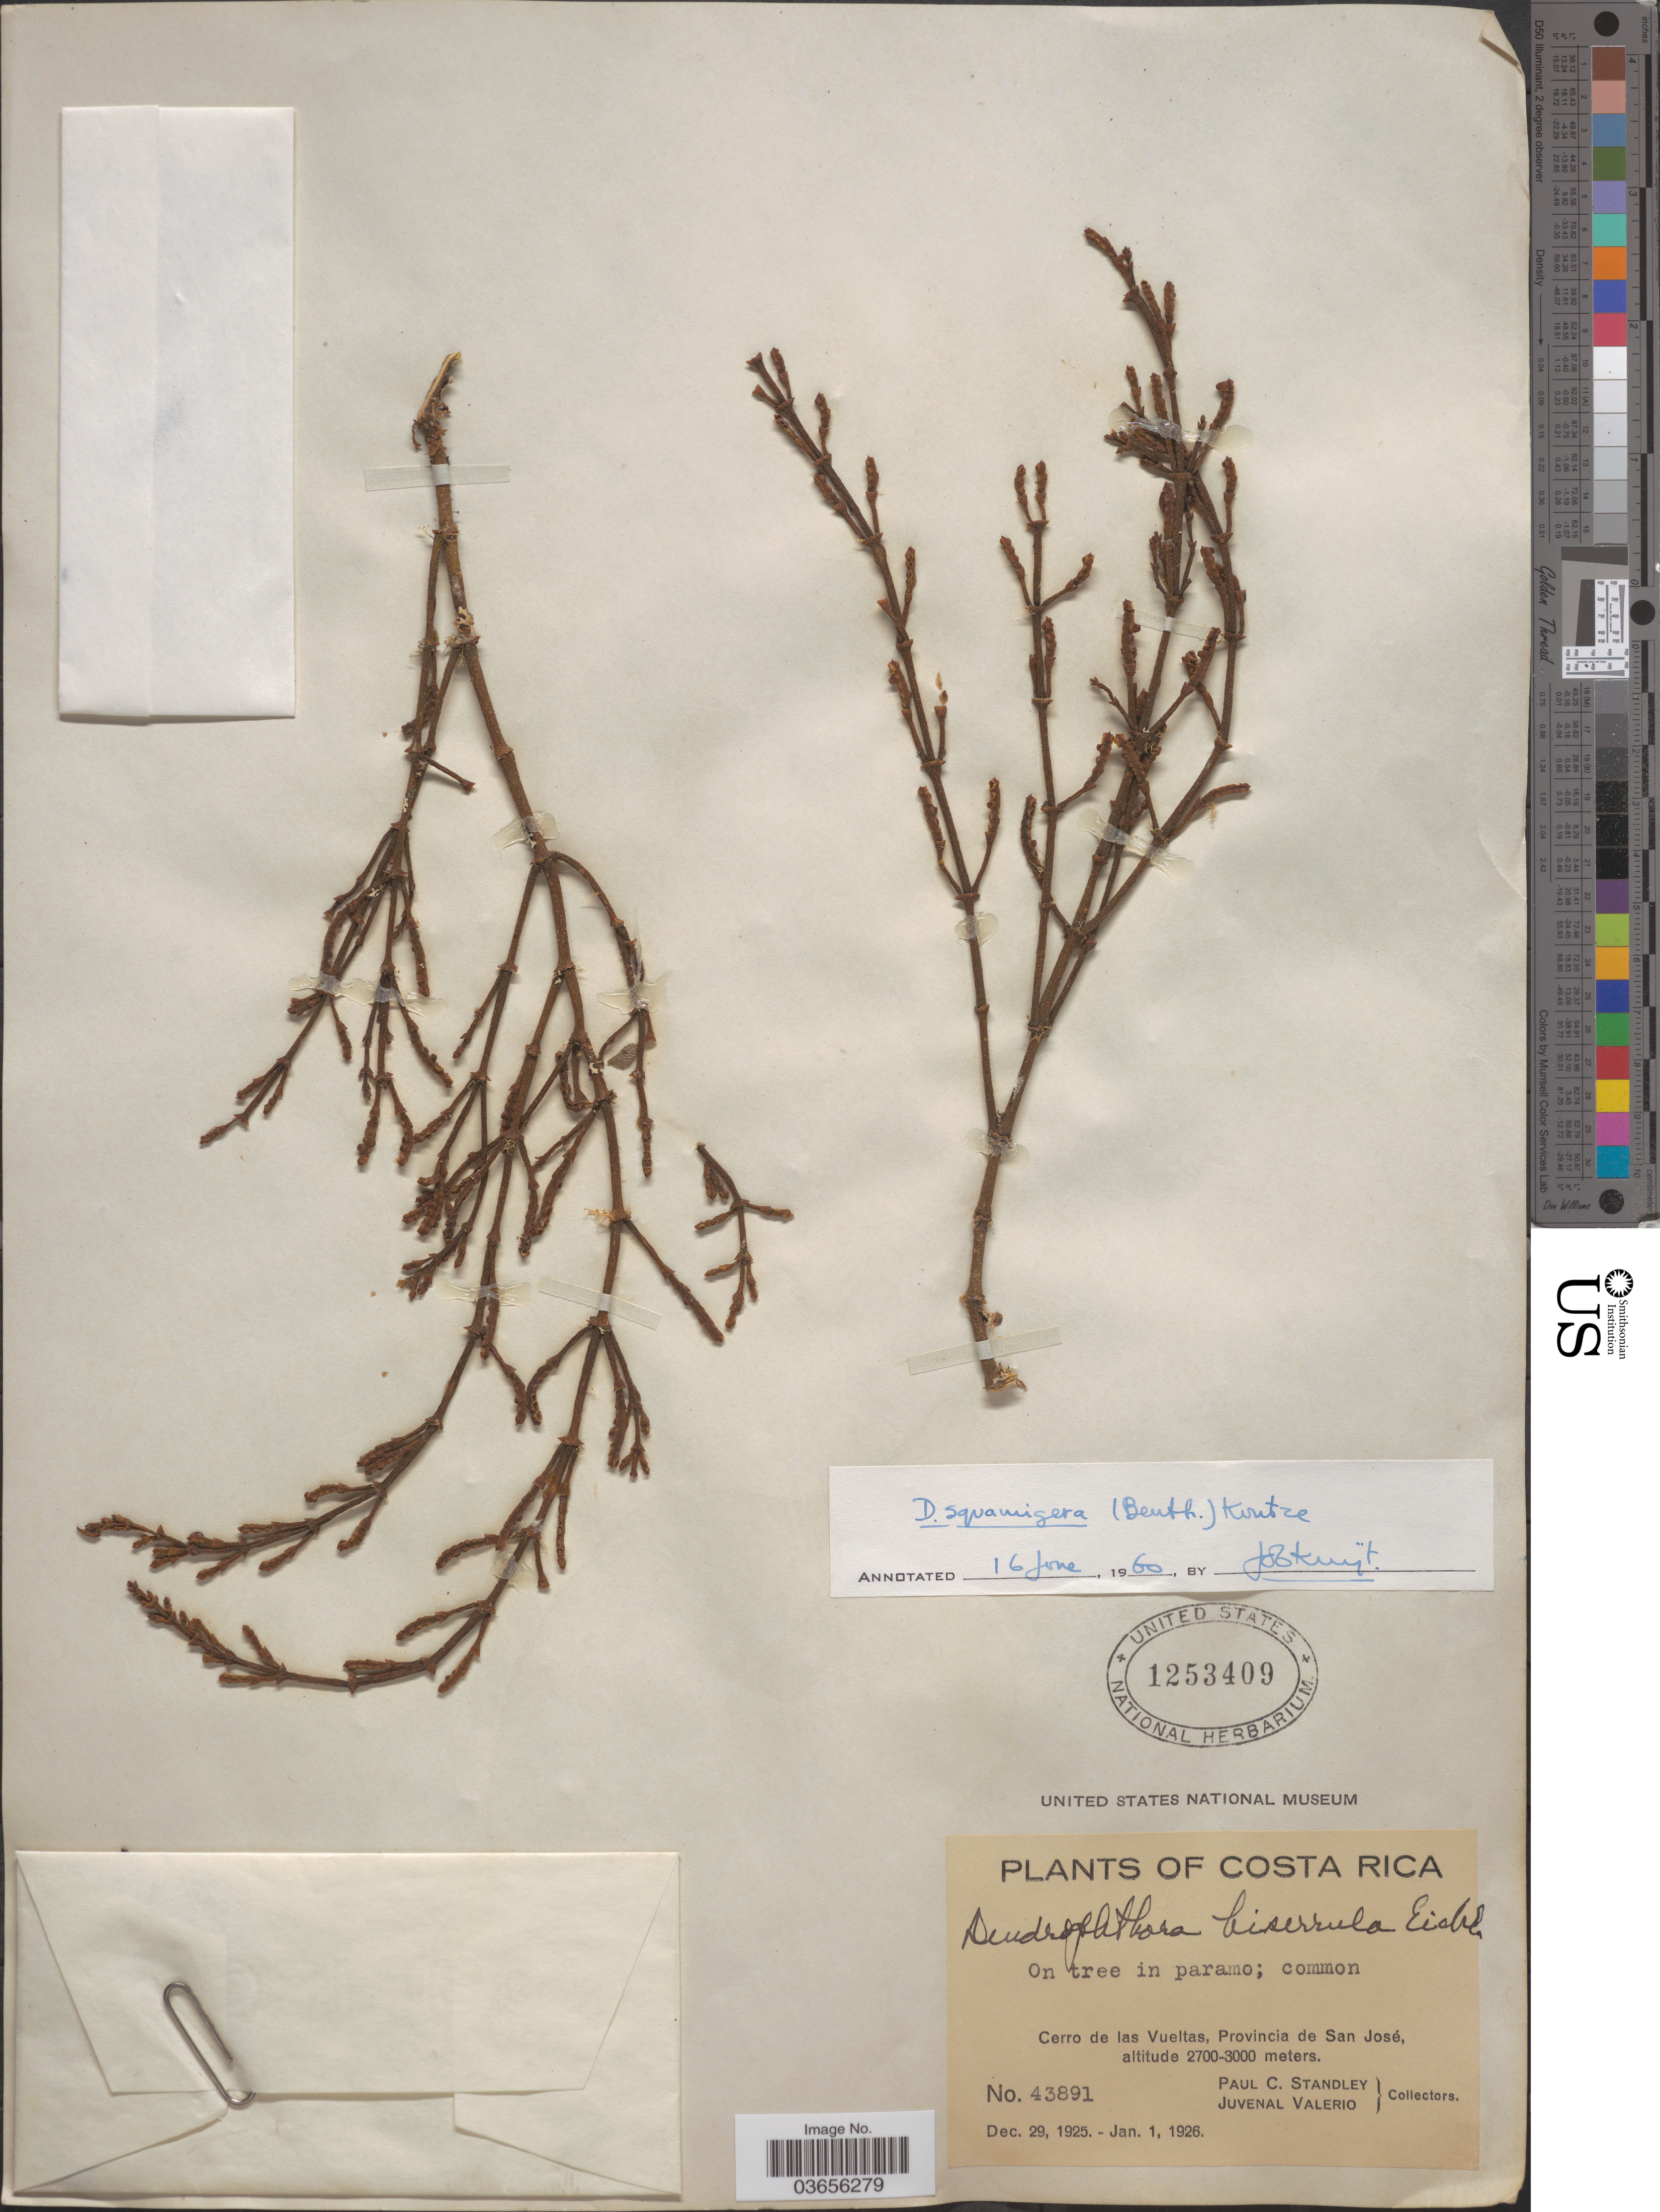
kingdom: Plantae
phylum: Tracheophyta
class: Magnoliopsida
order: Santalales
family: Viscaceae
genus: Dendrophthora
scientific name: Dendrophthora squamigera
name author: (Benth.) Kuntze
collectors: P. C. Standley & J. Valerio R.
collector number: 43891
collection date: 1925-12-29/1926-01-01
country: Costa Rica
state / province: San José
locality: Cerro de las Vueltas.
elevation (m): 2700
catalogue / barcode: US 1253409